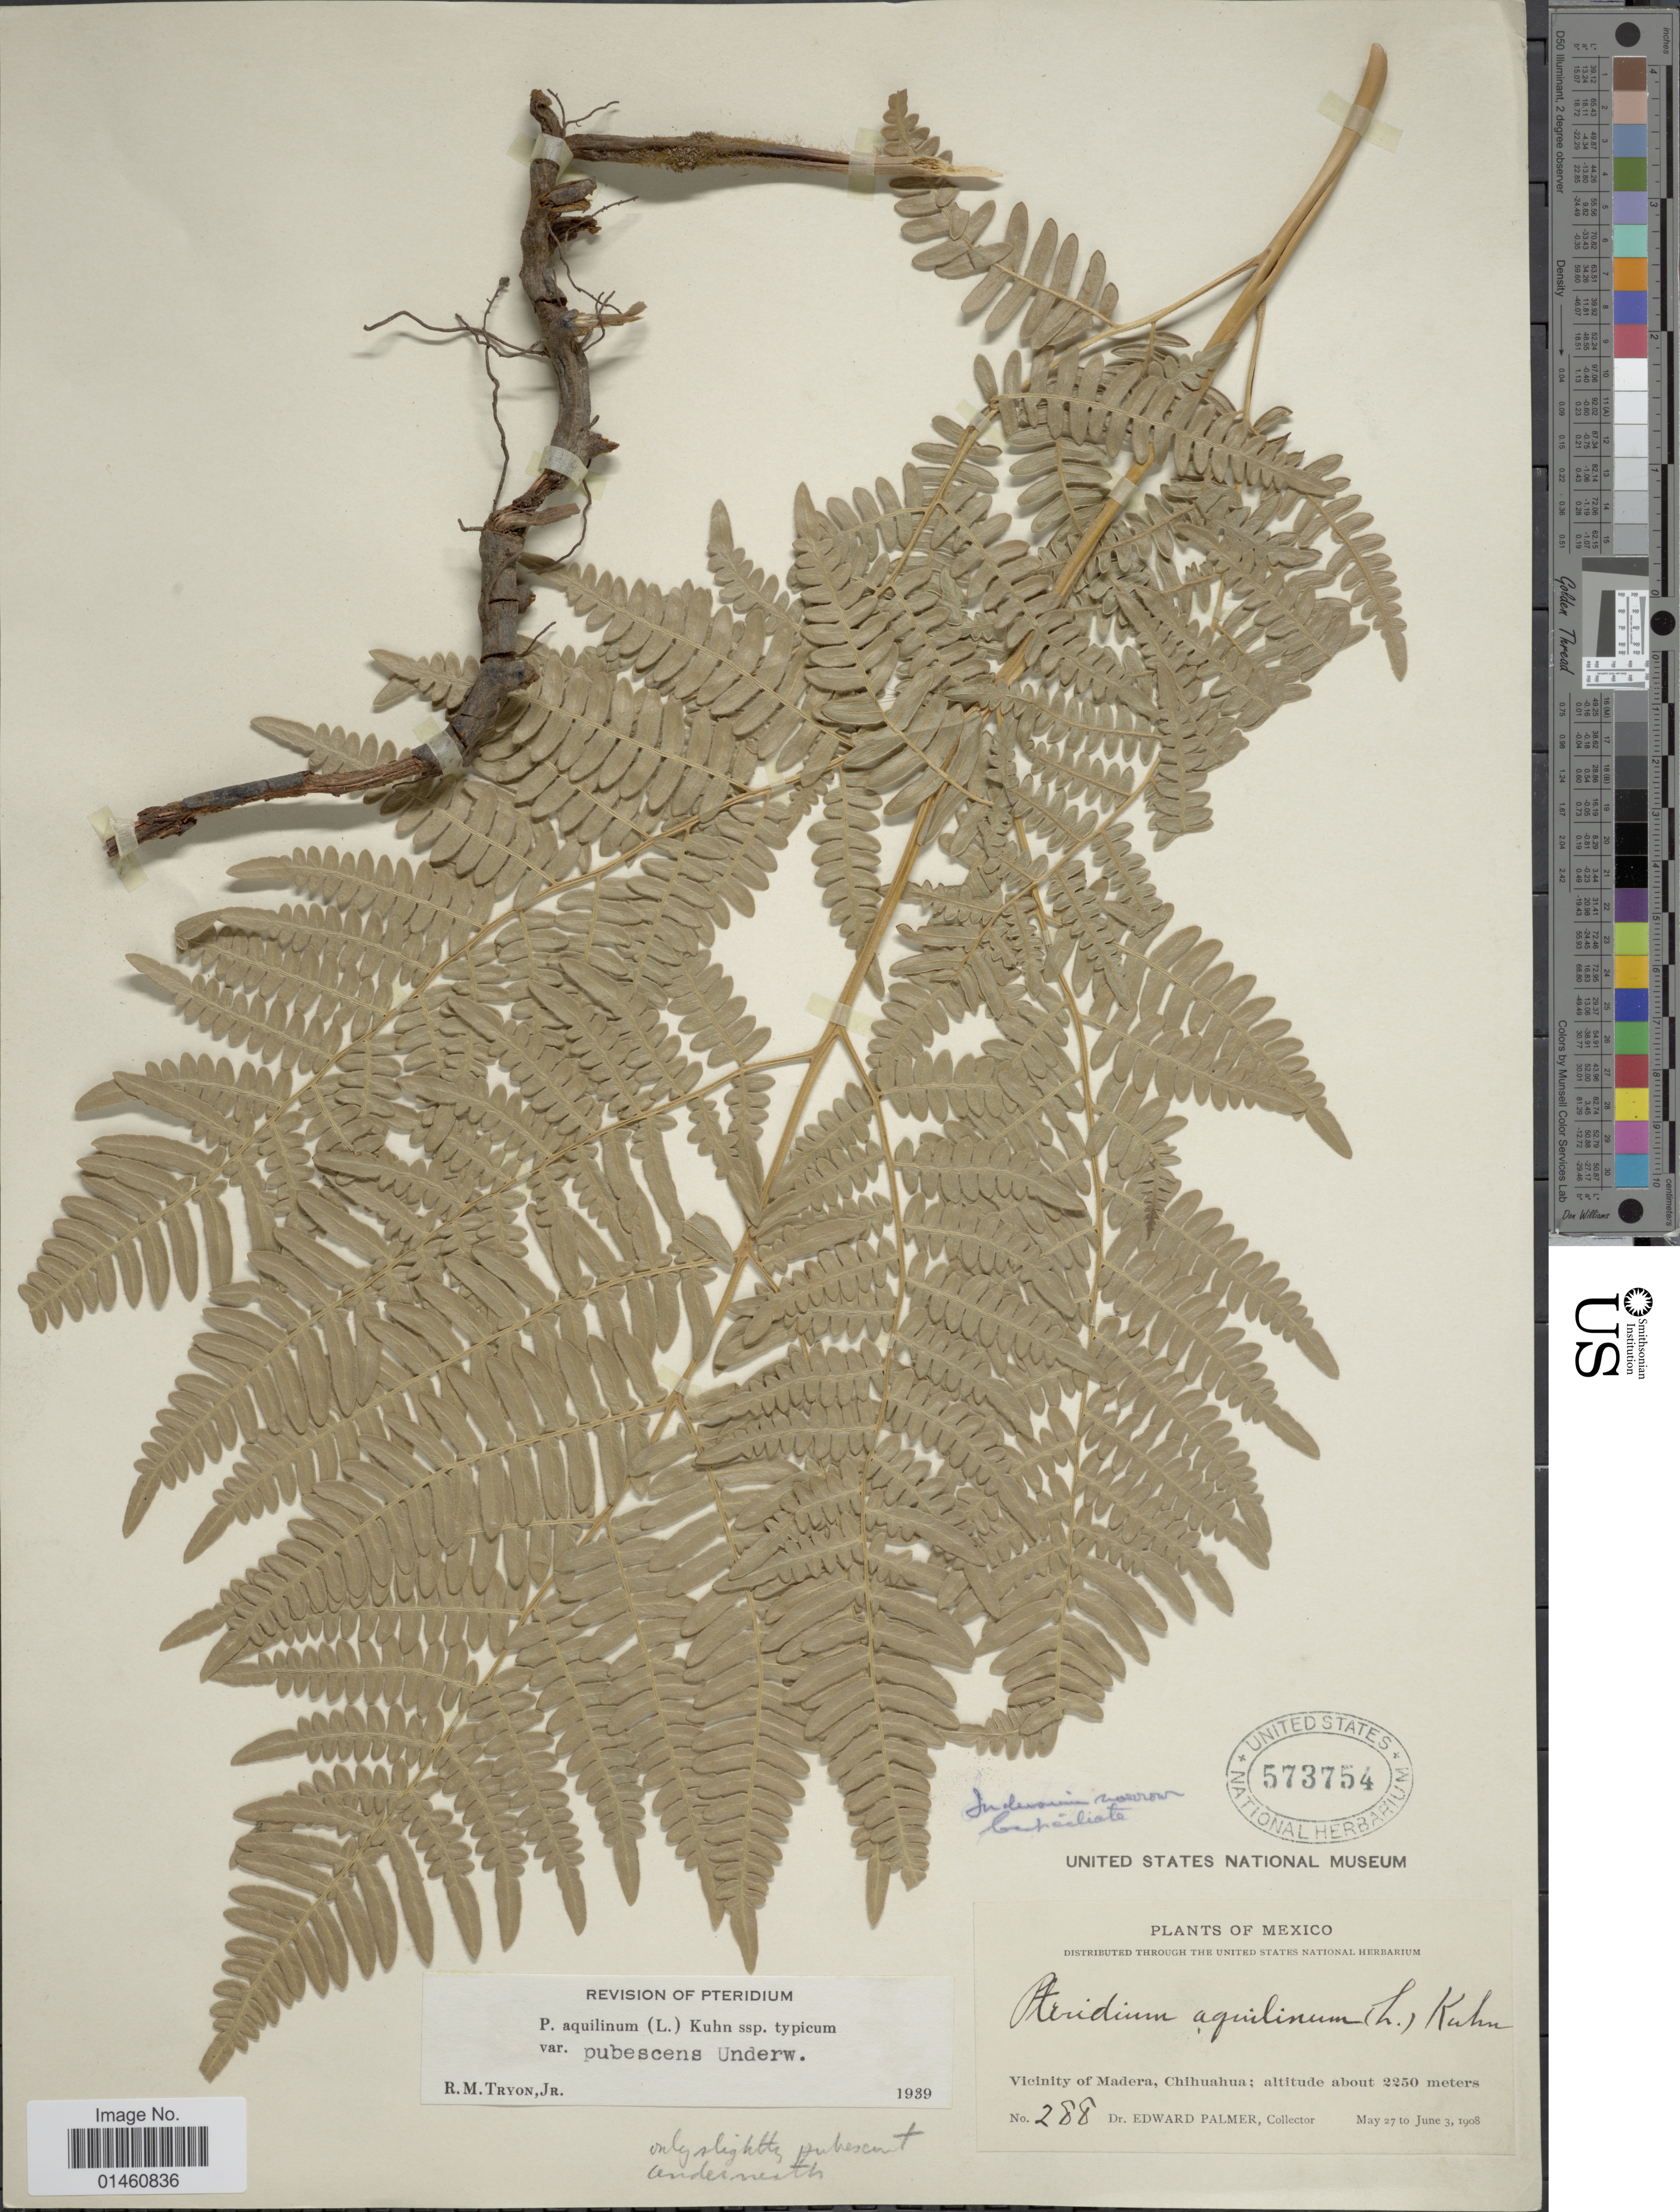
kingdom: Plantae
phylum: Tracheophyta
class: Polypodiopsida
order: Polypodiales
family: Dennstaedtiaceae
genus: Pteridium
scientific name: Pteridium pubescens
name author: (Underw.) Christenh.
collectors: E. Palmer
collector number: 288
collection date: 1908-05-27/1908-06-03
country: Mexico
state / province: Chihuahua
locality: Vicinity of Madera.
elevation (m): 2250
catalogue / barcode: US 573754